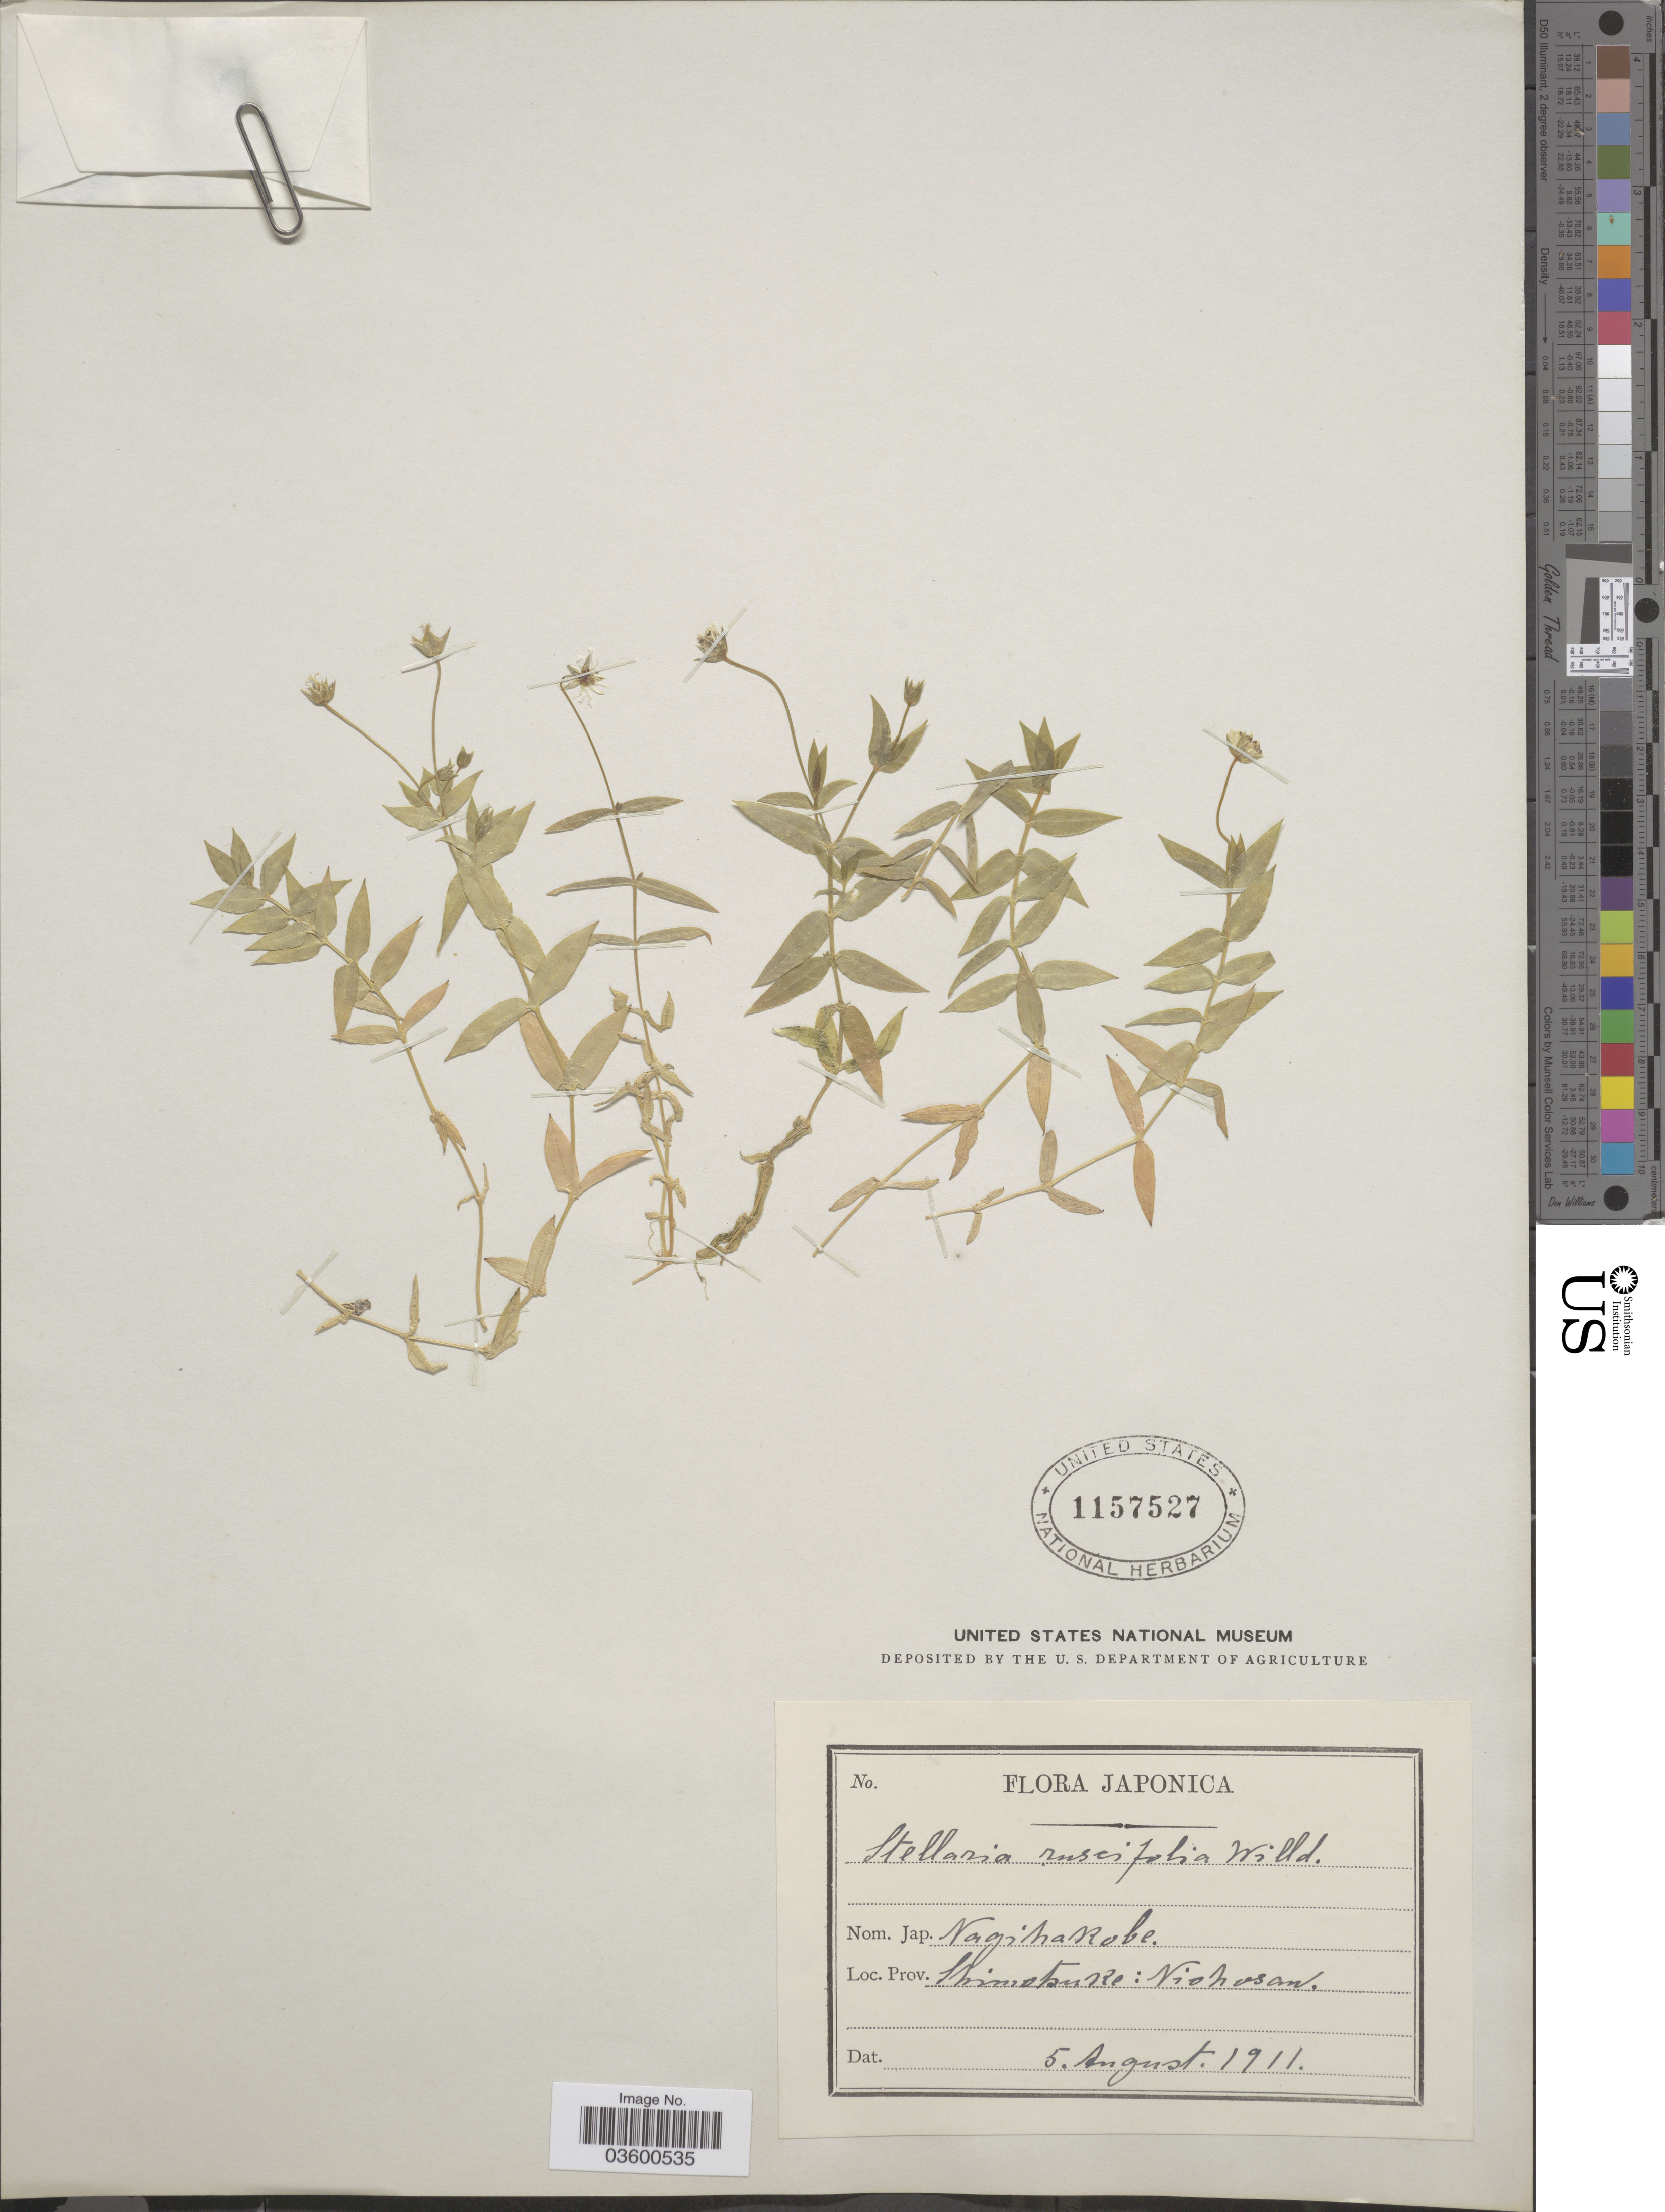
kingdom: Plantae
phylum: Tracheophyta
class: Magnoliopsida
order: Caryophyllales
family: Caryophyllaceae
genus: Stellaria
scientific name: Stellaria ruscifolia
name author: Pall. ex Schltdl.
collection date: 1911-08-05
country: Japan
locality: Prov. Shimotsuke: Nishosan.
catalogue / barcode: US 1157527